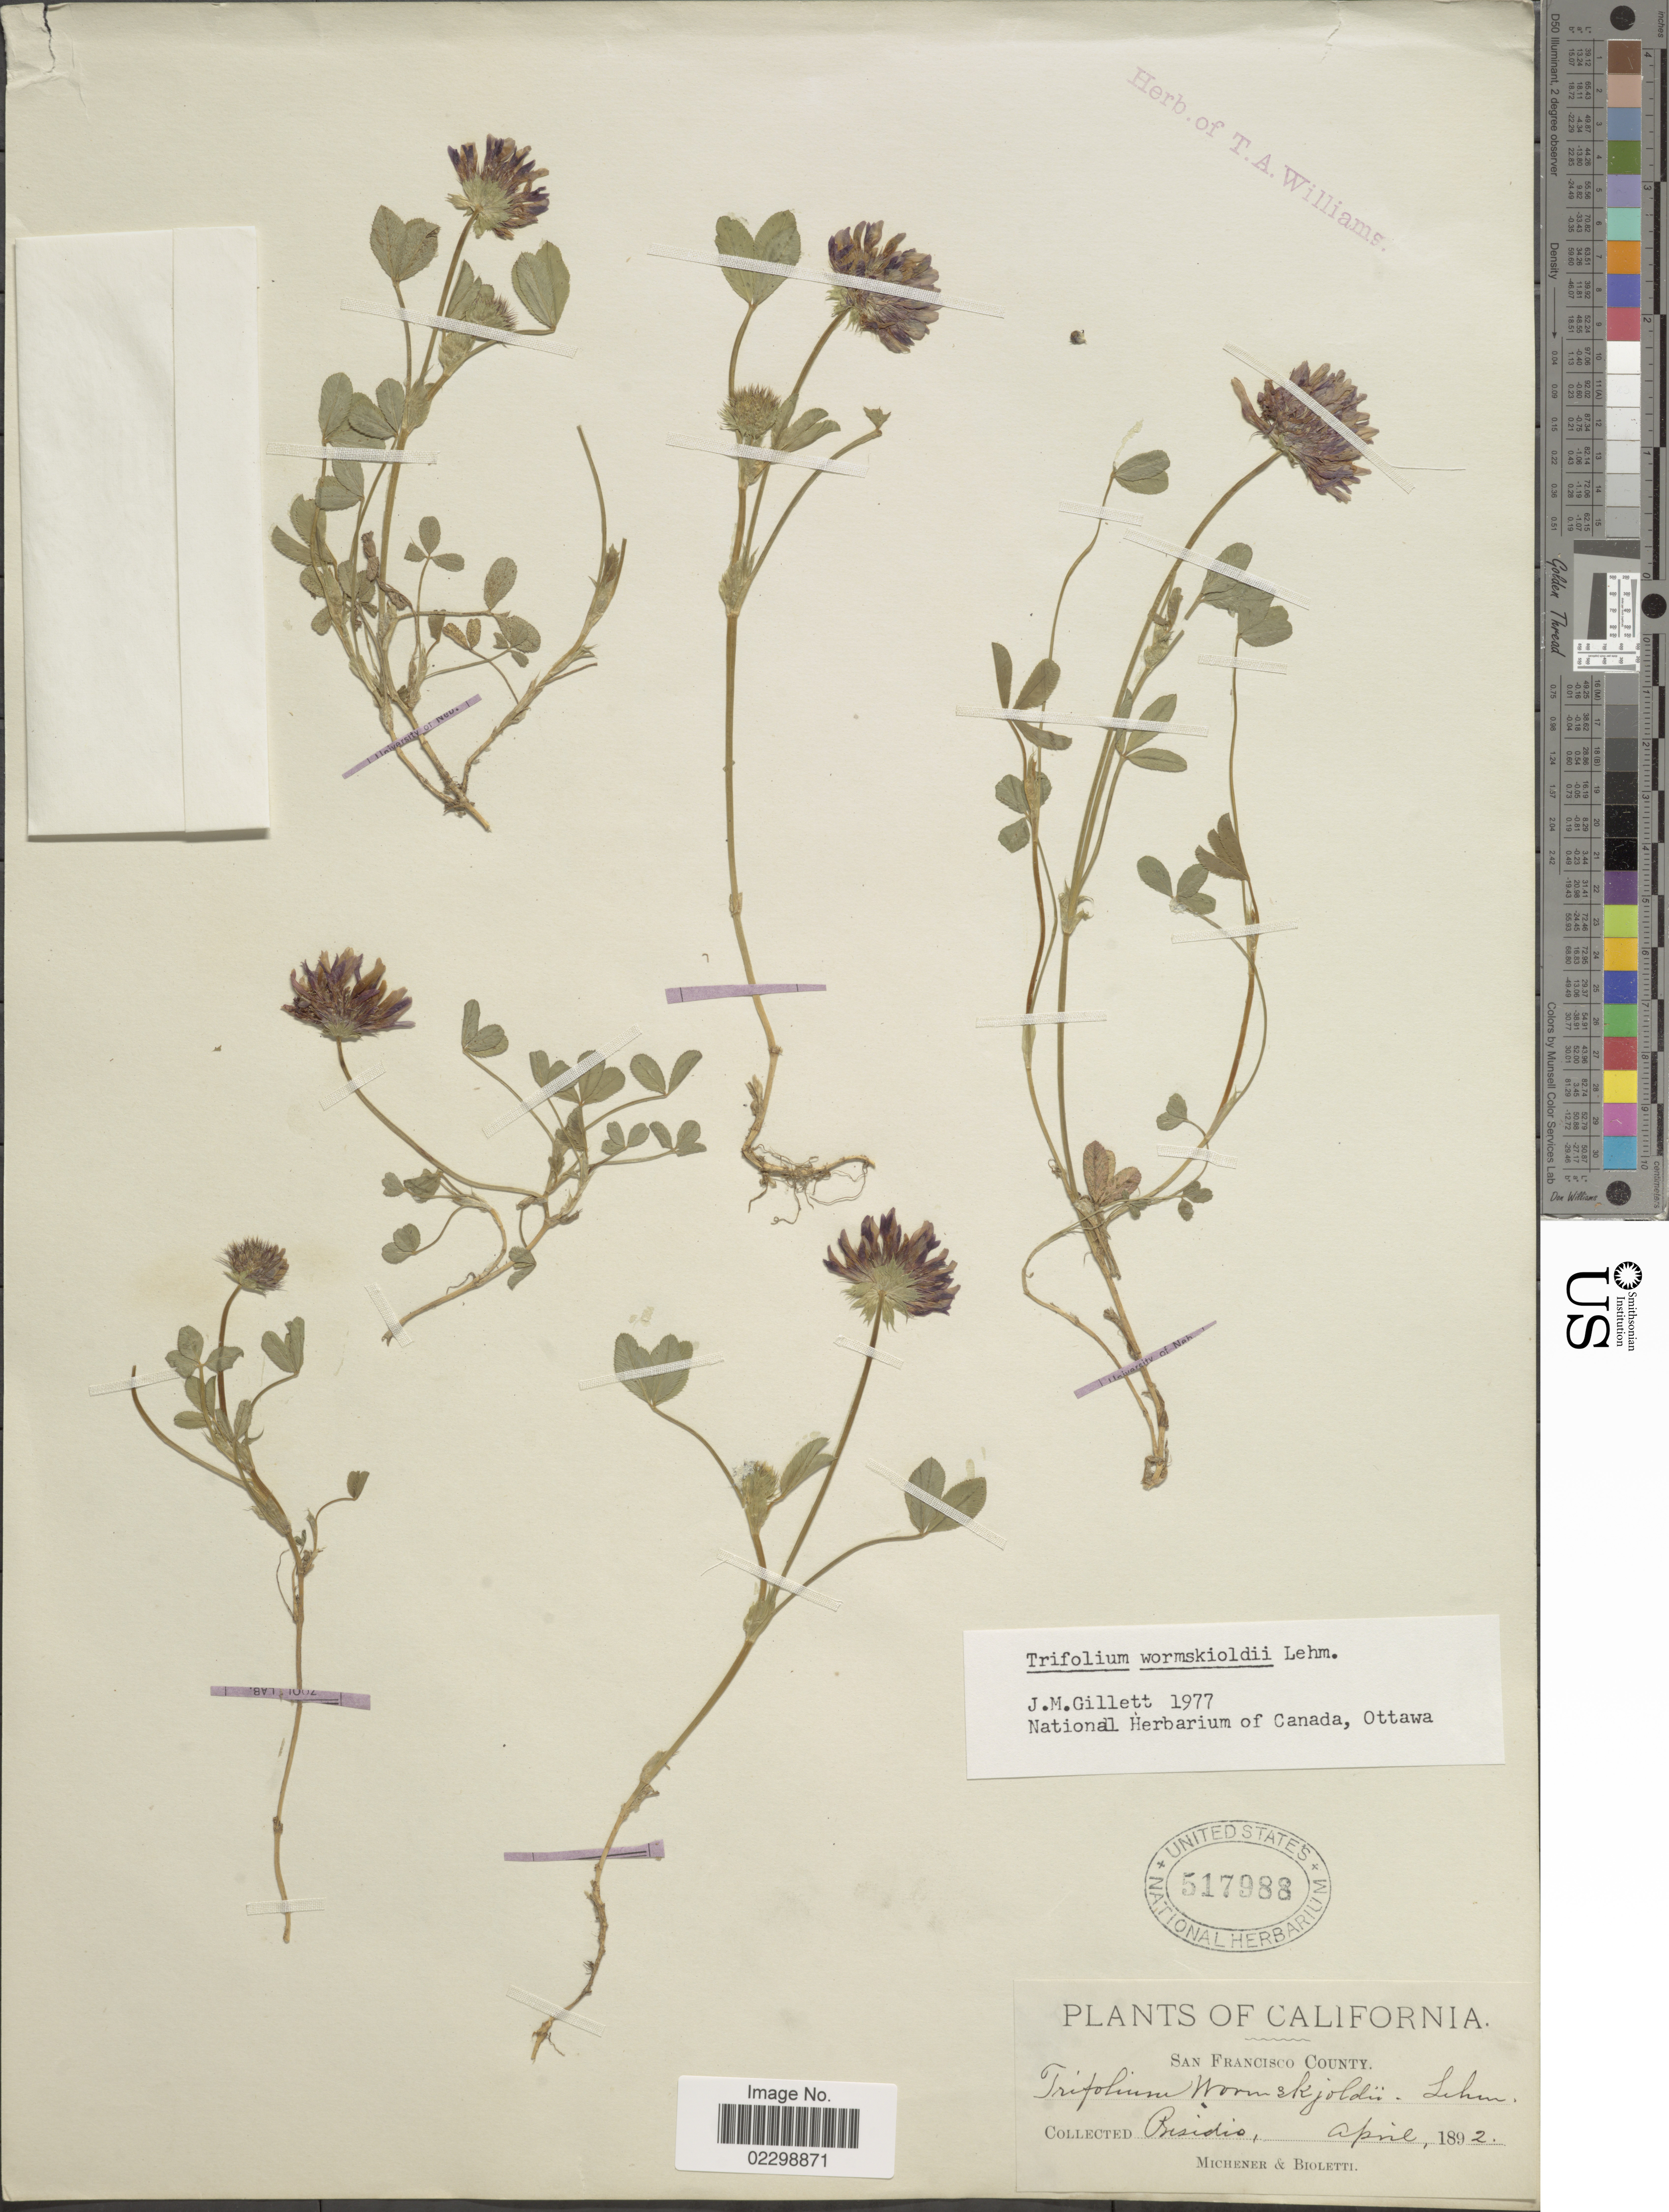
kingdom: Plantae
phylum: Tracheophyta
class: Magnoliopsida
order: Fabales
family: Fabaceae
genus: Trifolium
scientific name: Trifolium wormskioldii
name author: Lehm.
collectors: -. Michener & -- Bioletti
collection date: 1892-04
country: United States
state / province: California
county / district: San Francisco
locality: San Francisco County, Brisidio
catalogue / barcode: US 517988